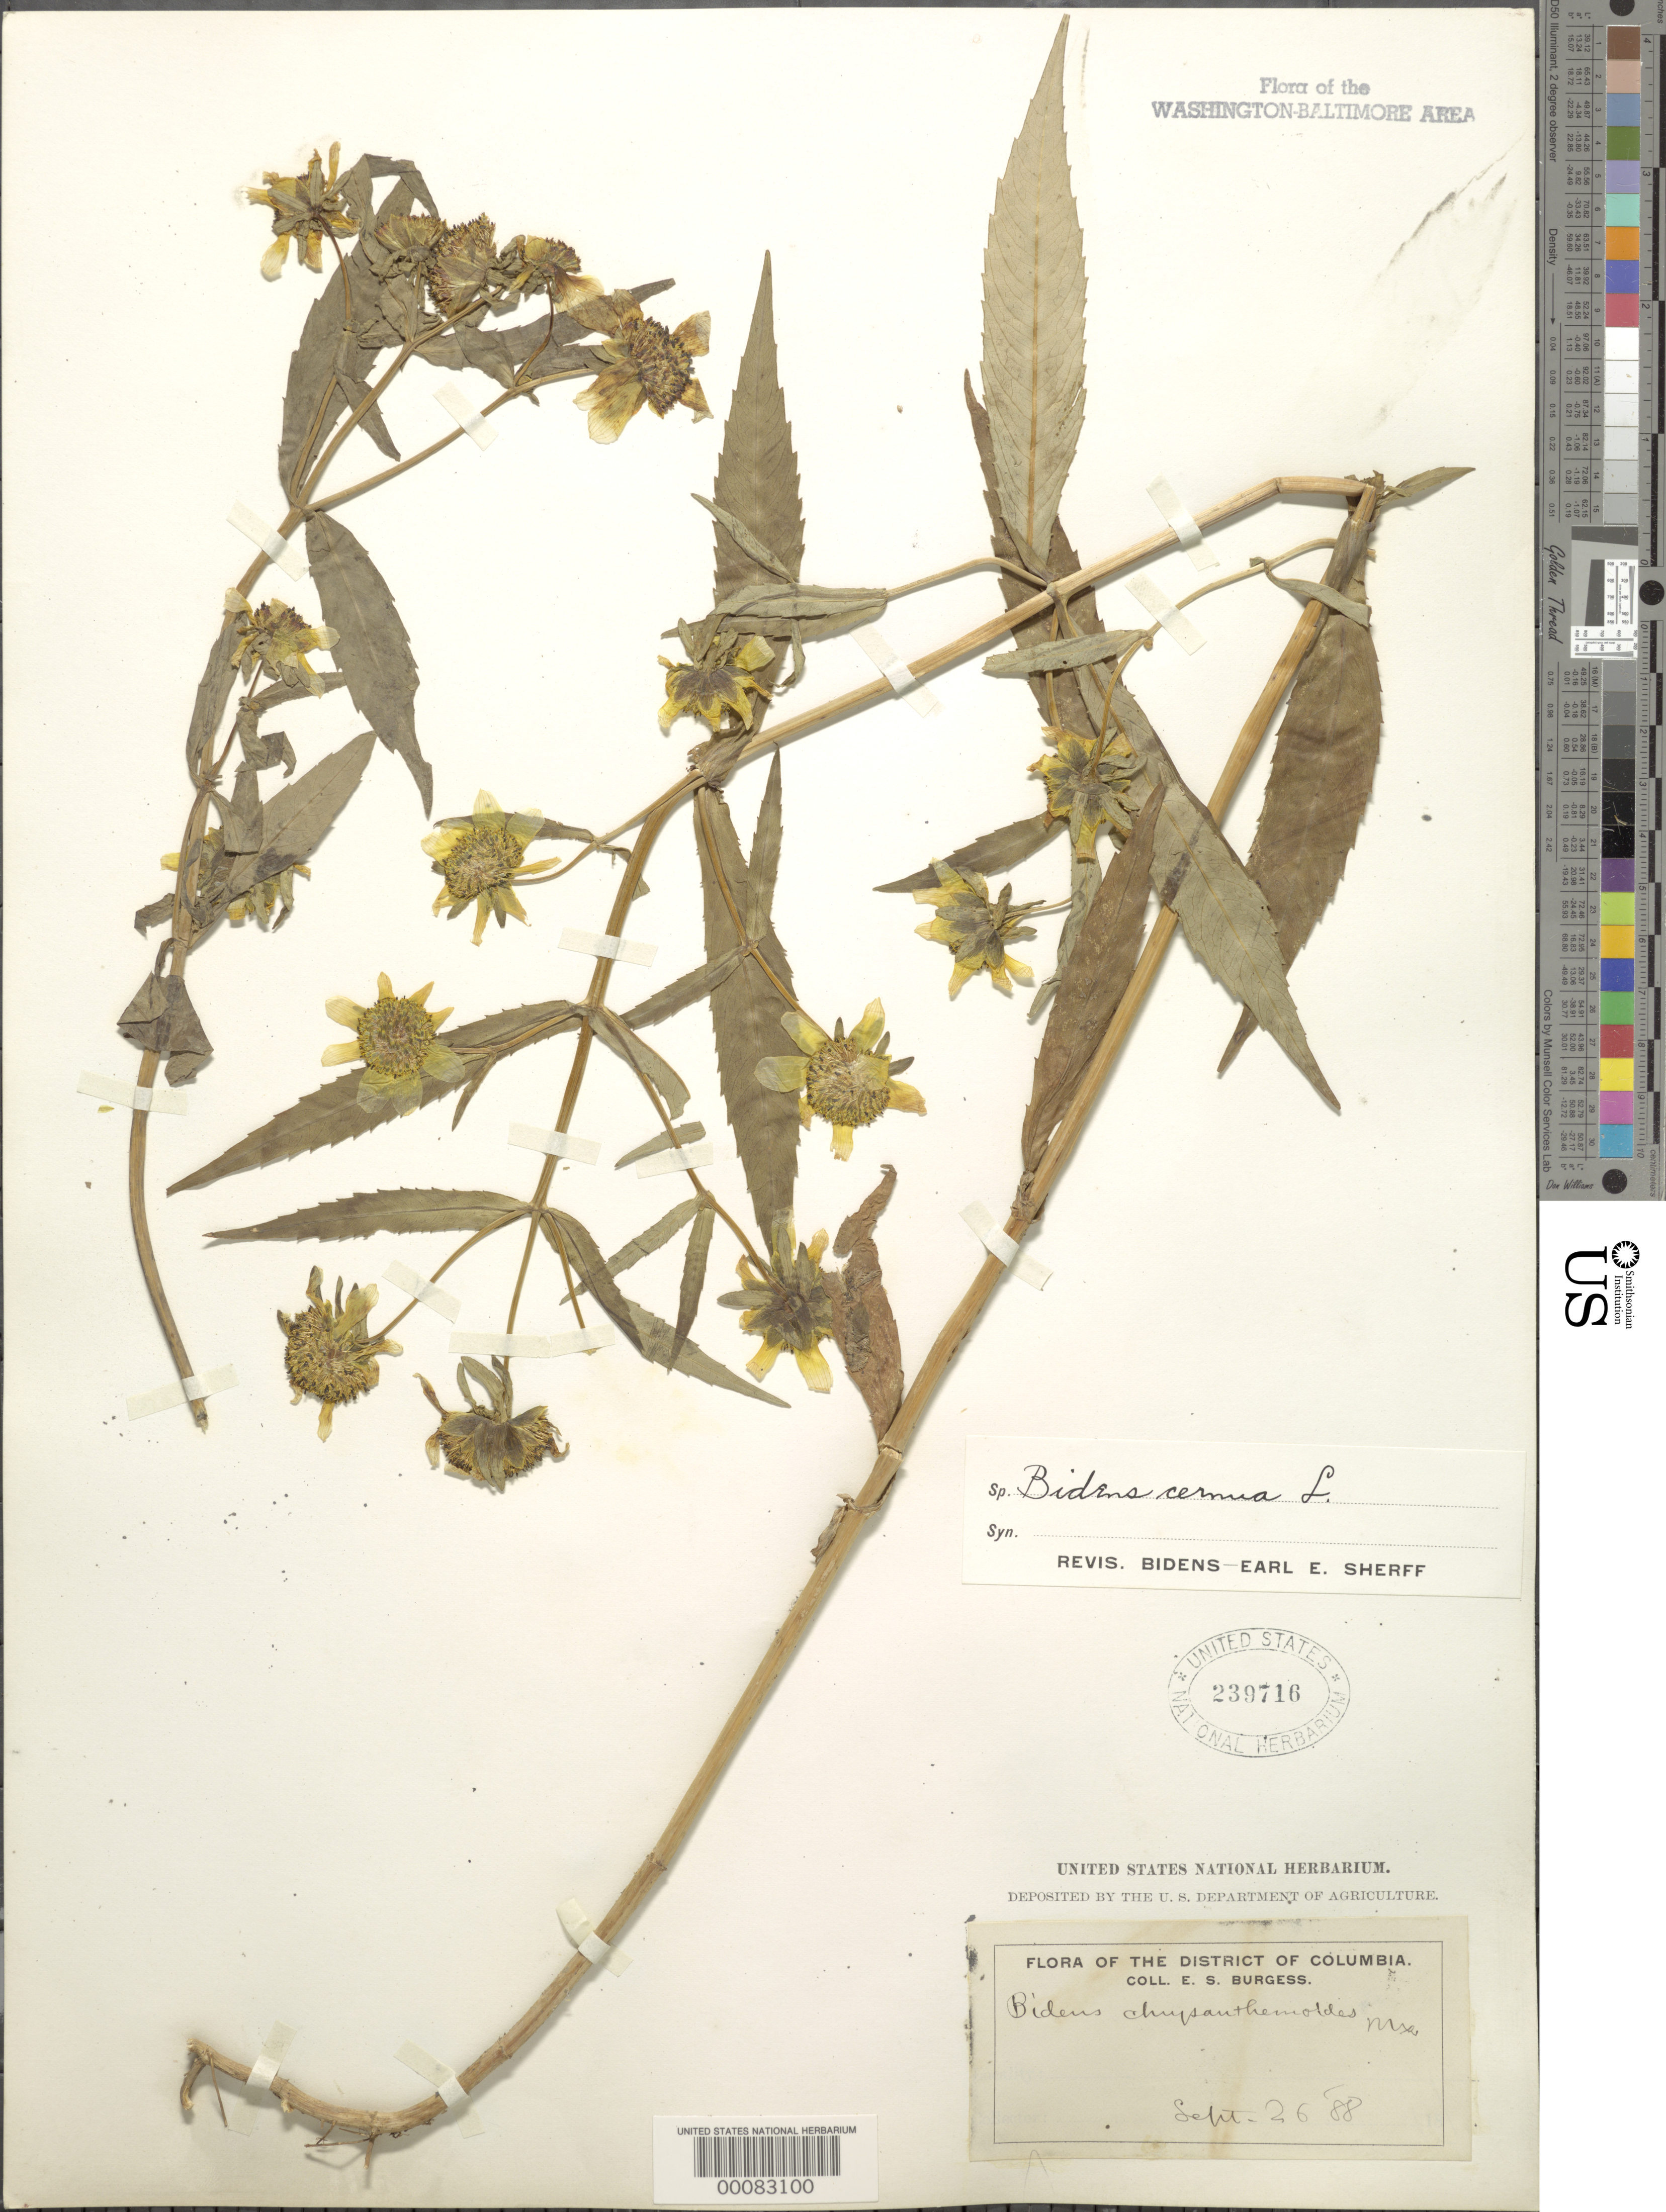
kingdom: Plantae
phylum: Tracheophyta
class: Magnoliopsida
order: Asterales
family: Asteraceae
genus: Bidens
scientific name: Bidens cernua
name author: L.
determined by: Sherff, E. E.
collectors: E. Burgess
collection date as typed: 26 Sep 1888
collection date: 1888-09-26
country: United States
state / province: District of Columbia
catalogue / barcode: US 239716